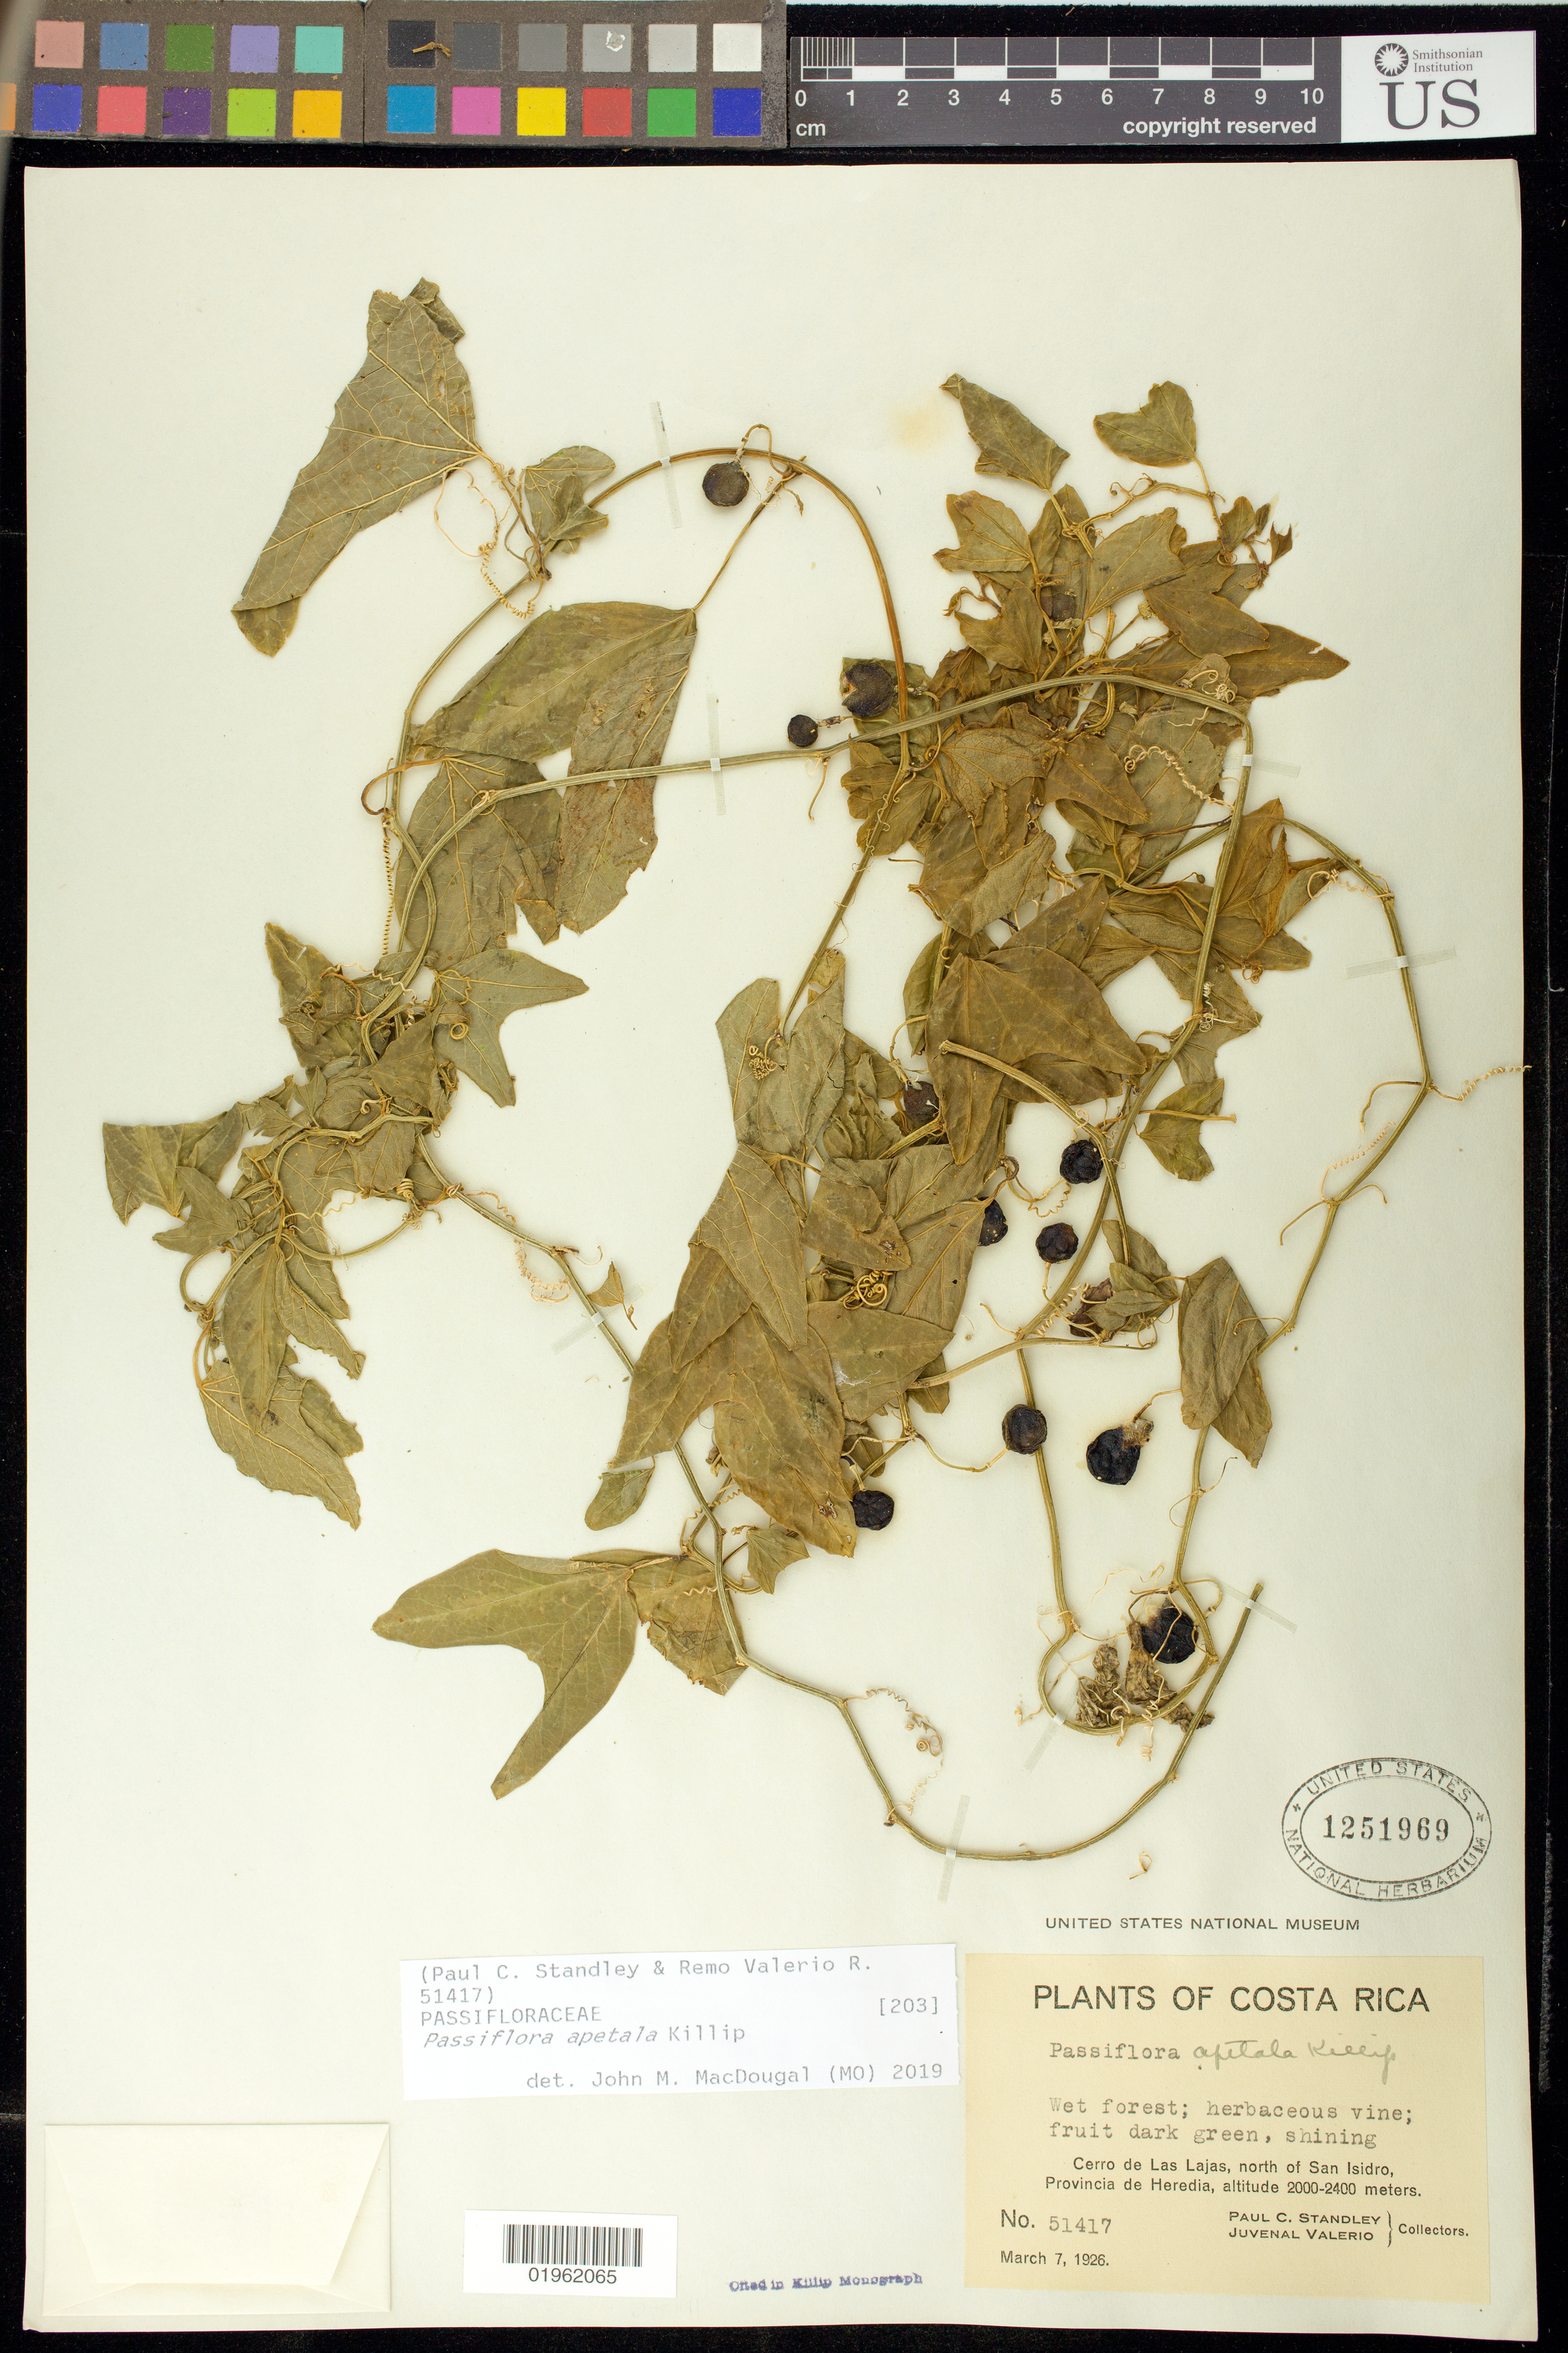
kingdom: Plantae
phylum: Tracheophyta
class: Magnoliopsida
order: Malpighiales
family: Passifloraceae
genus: Passiflora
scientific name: Passiflora apetala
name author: Killip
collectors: P. C. Standley & J. Valerio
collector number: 51417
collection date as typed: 7 Mar 1926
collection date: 1926-03-07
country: Costa Rica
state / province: Heredia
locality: Cerro de Las Lajas, north of San Isidro.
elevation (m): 2000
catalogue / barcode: US 1251969